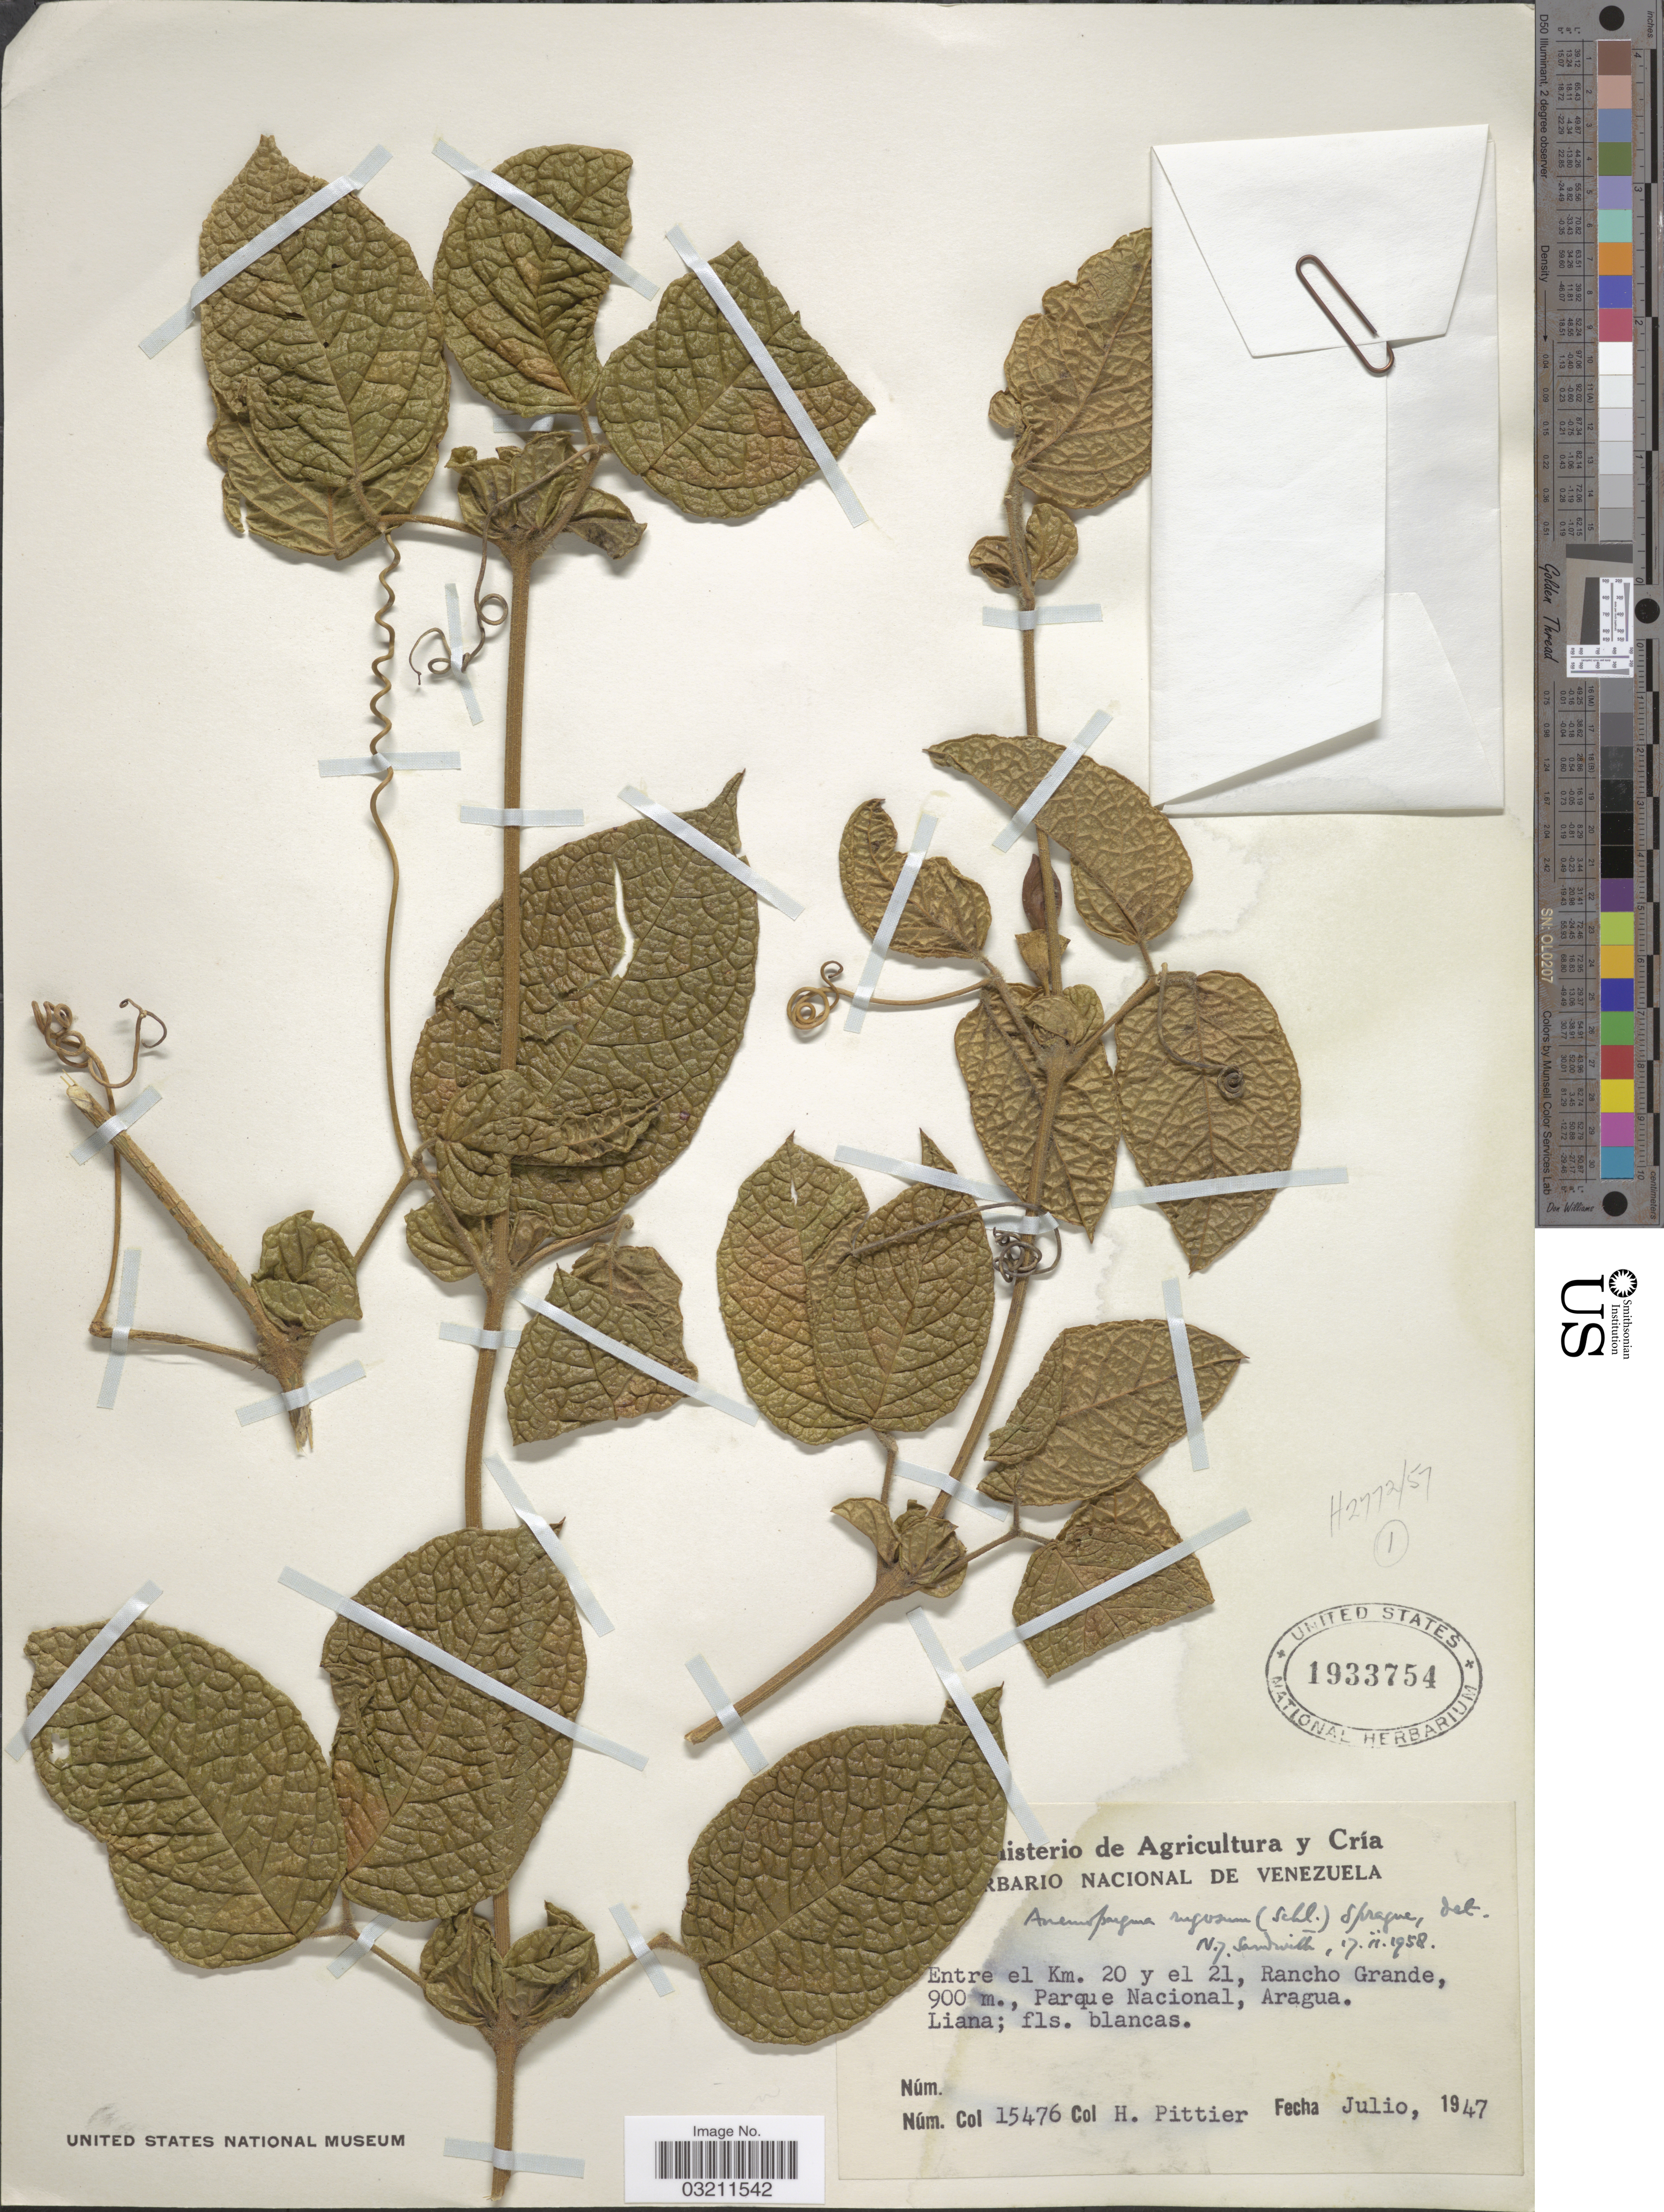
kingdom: Plantae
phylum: Tracheophyta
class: Magnoliopsida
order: Lamiales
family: Bignoniaceae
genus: Anemopaegma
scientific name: Anemopaegma rugosum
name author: (Schltdl.) Sprague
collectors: H. F. Pittier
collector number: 15476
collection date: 1947-07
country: Venezuela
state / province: Aragua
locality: Entre el Km. 20 y el 21, Rancho Grande, Parque Nacional.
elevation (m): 900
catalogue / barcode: US 1933754